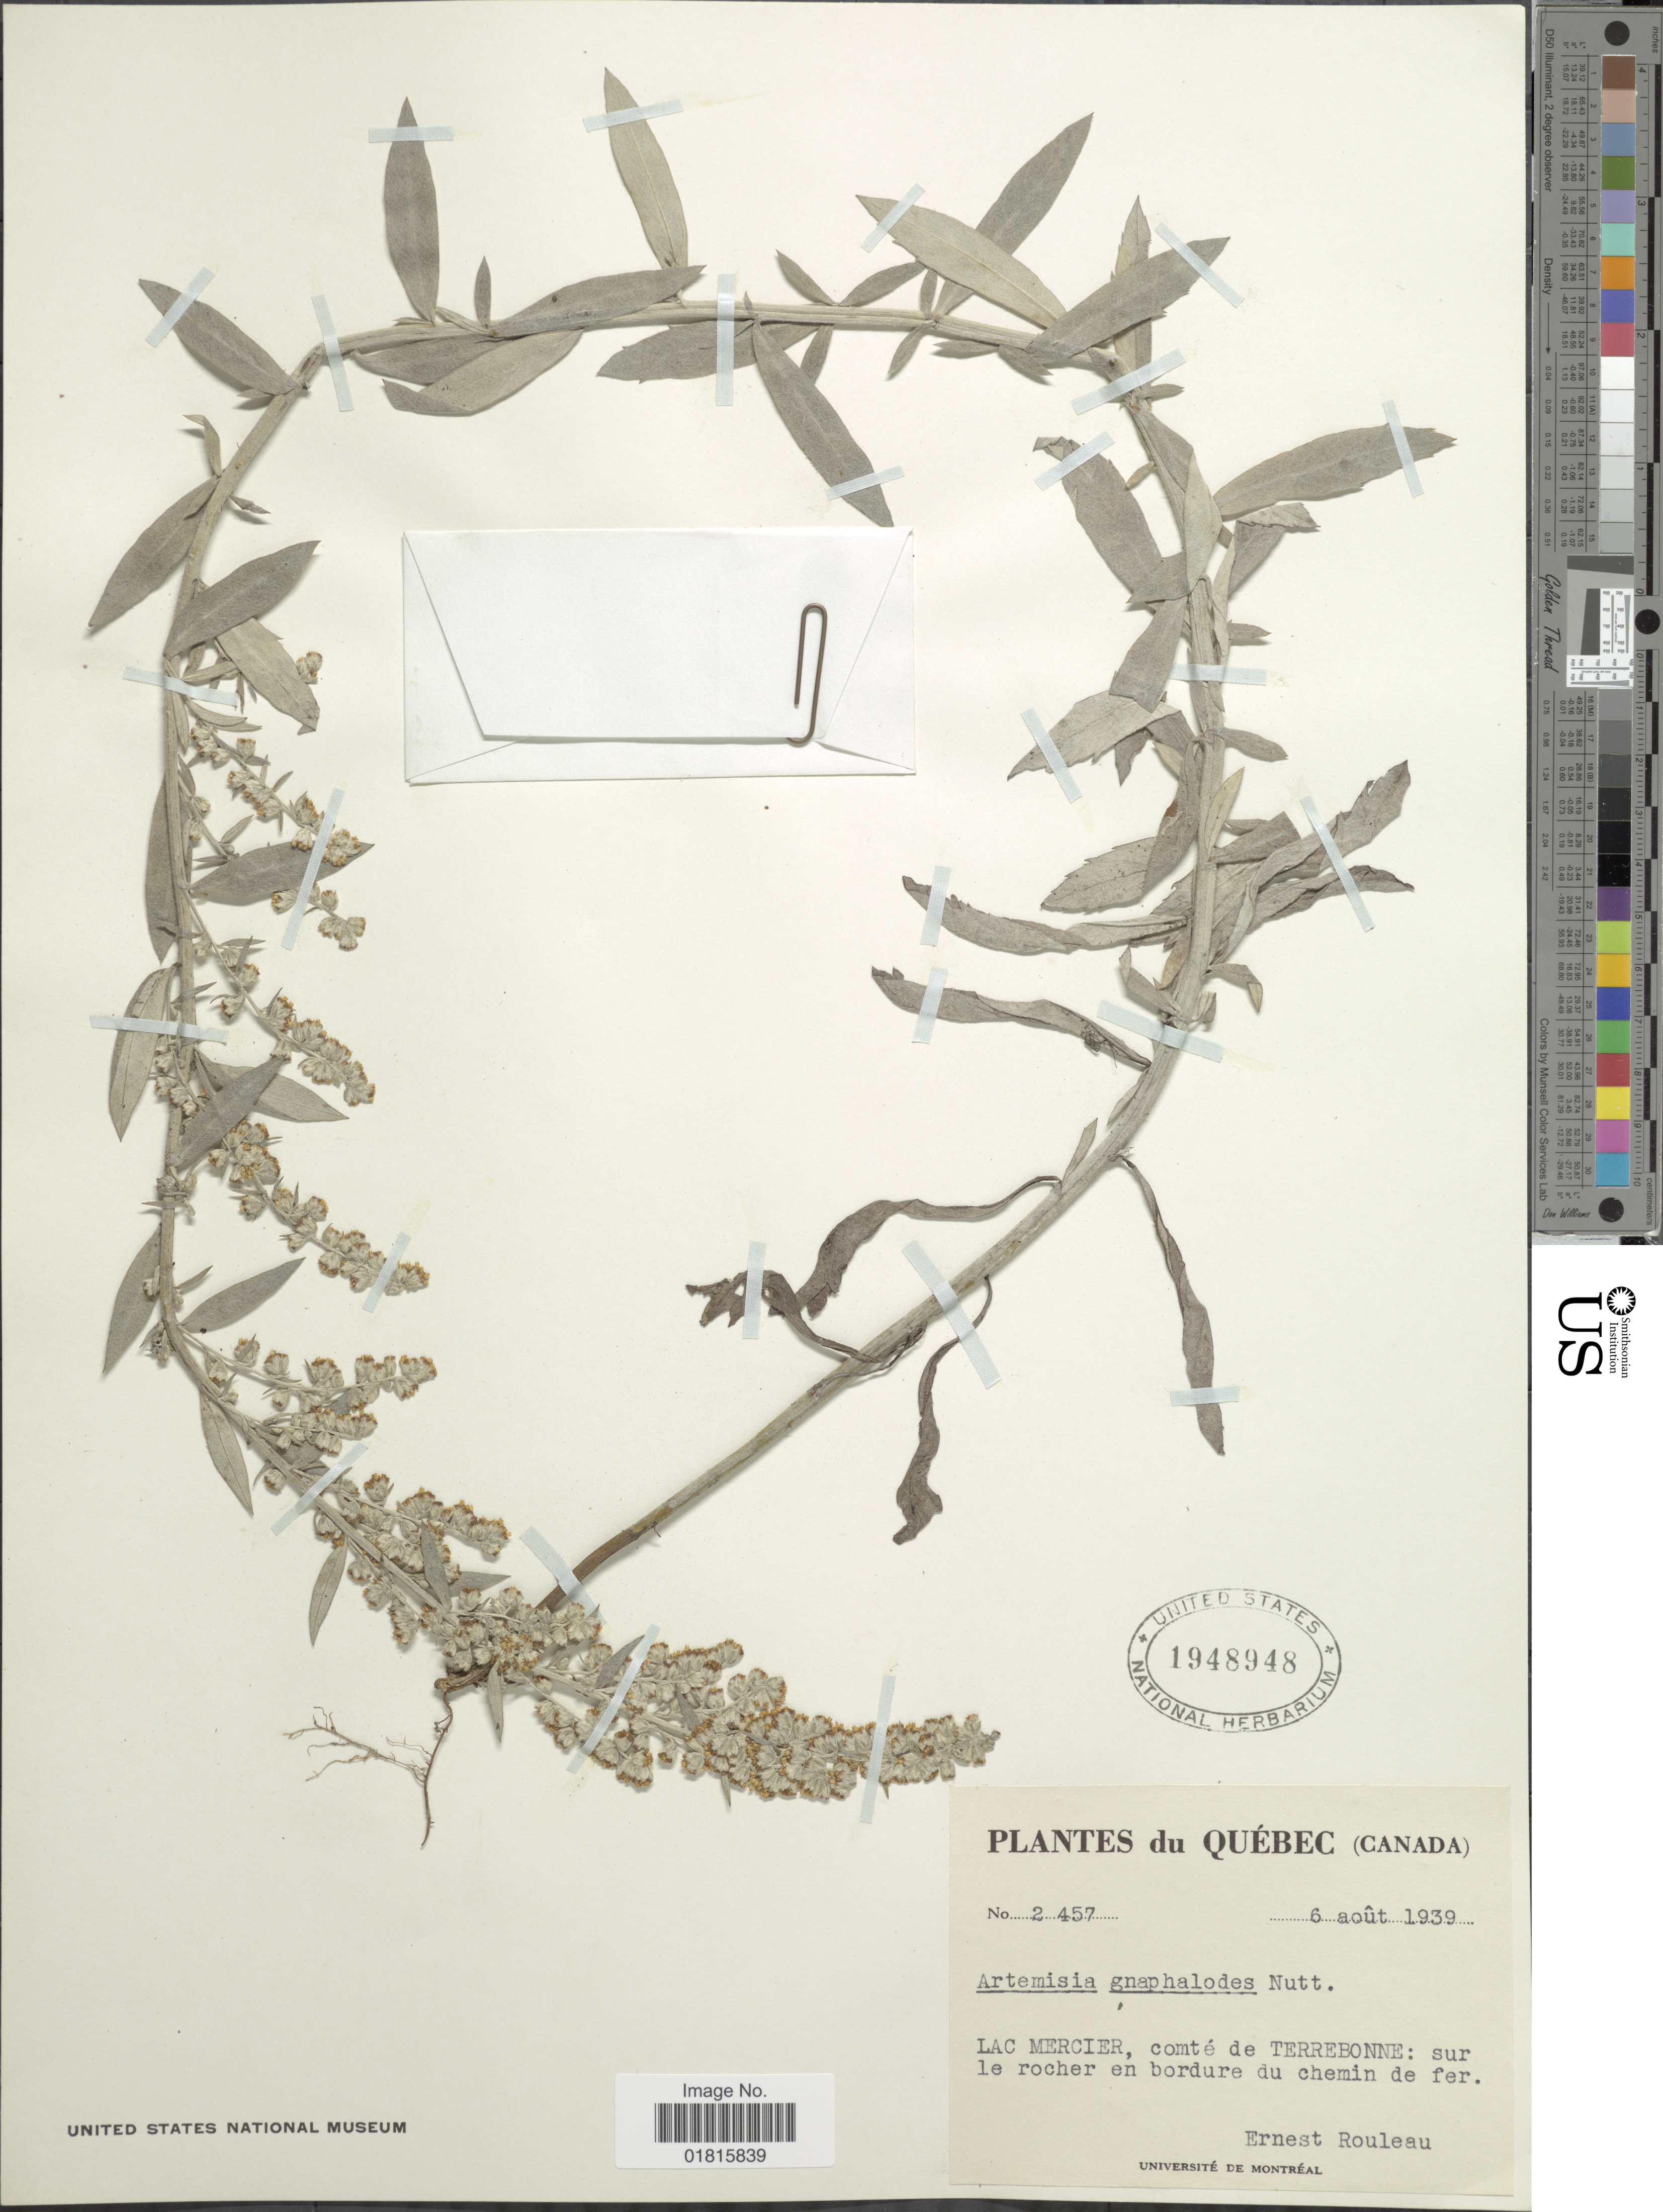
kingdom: Plantae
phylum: Tracheophyta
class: Magnoliopsida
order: Asterales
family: Asteraceae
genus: Artemisia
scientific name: Artemisia gnaphaloides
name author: Nutt.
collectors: E. Rouleau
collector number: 2457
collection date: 1939-08-06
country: Canada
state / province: Quebec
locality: Lac Mercier, comté de Terrebonne: sur le rocher en bordure du chemin de fer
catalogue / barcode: US 1948948